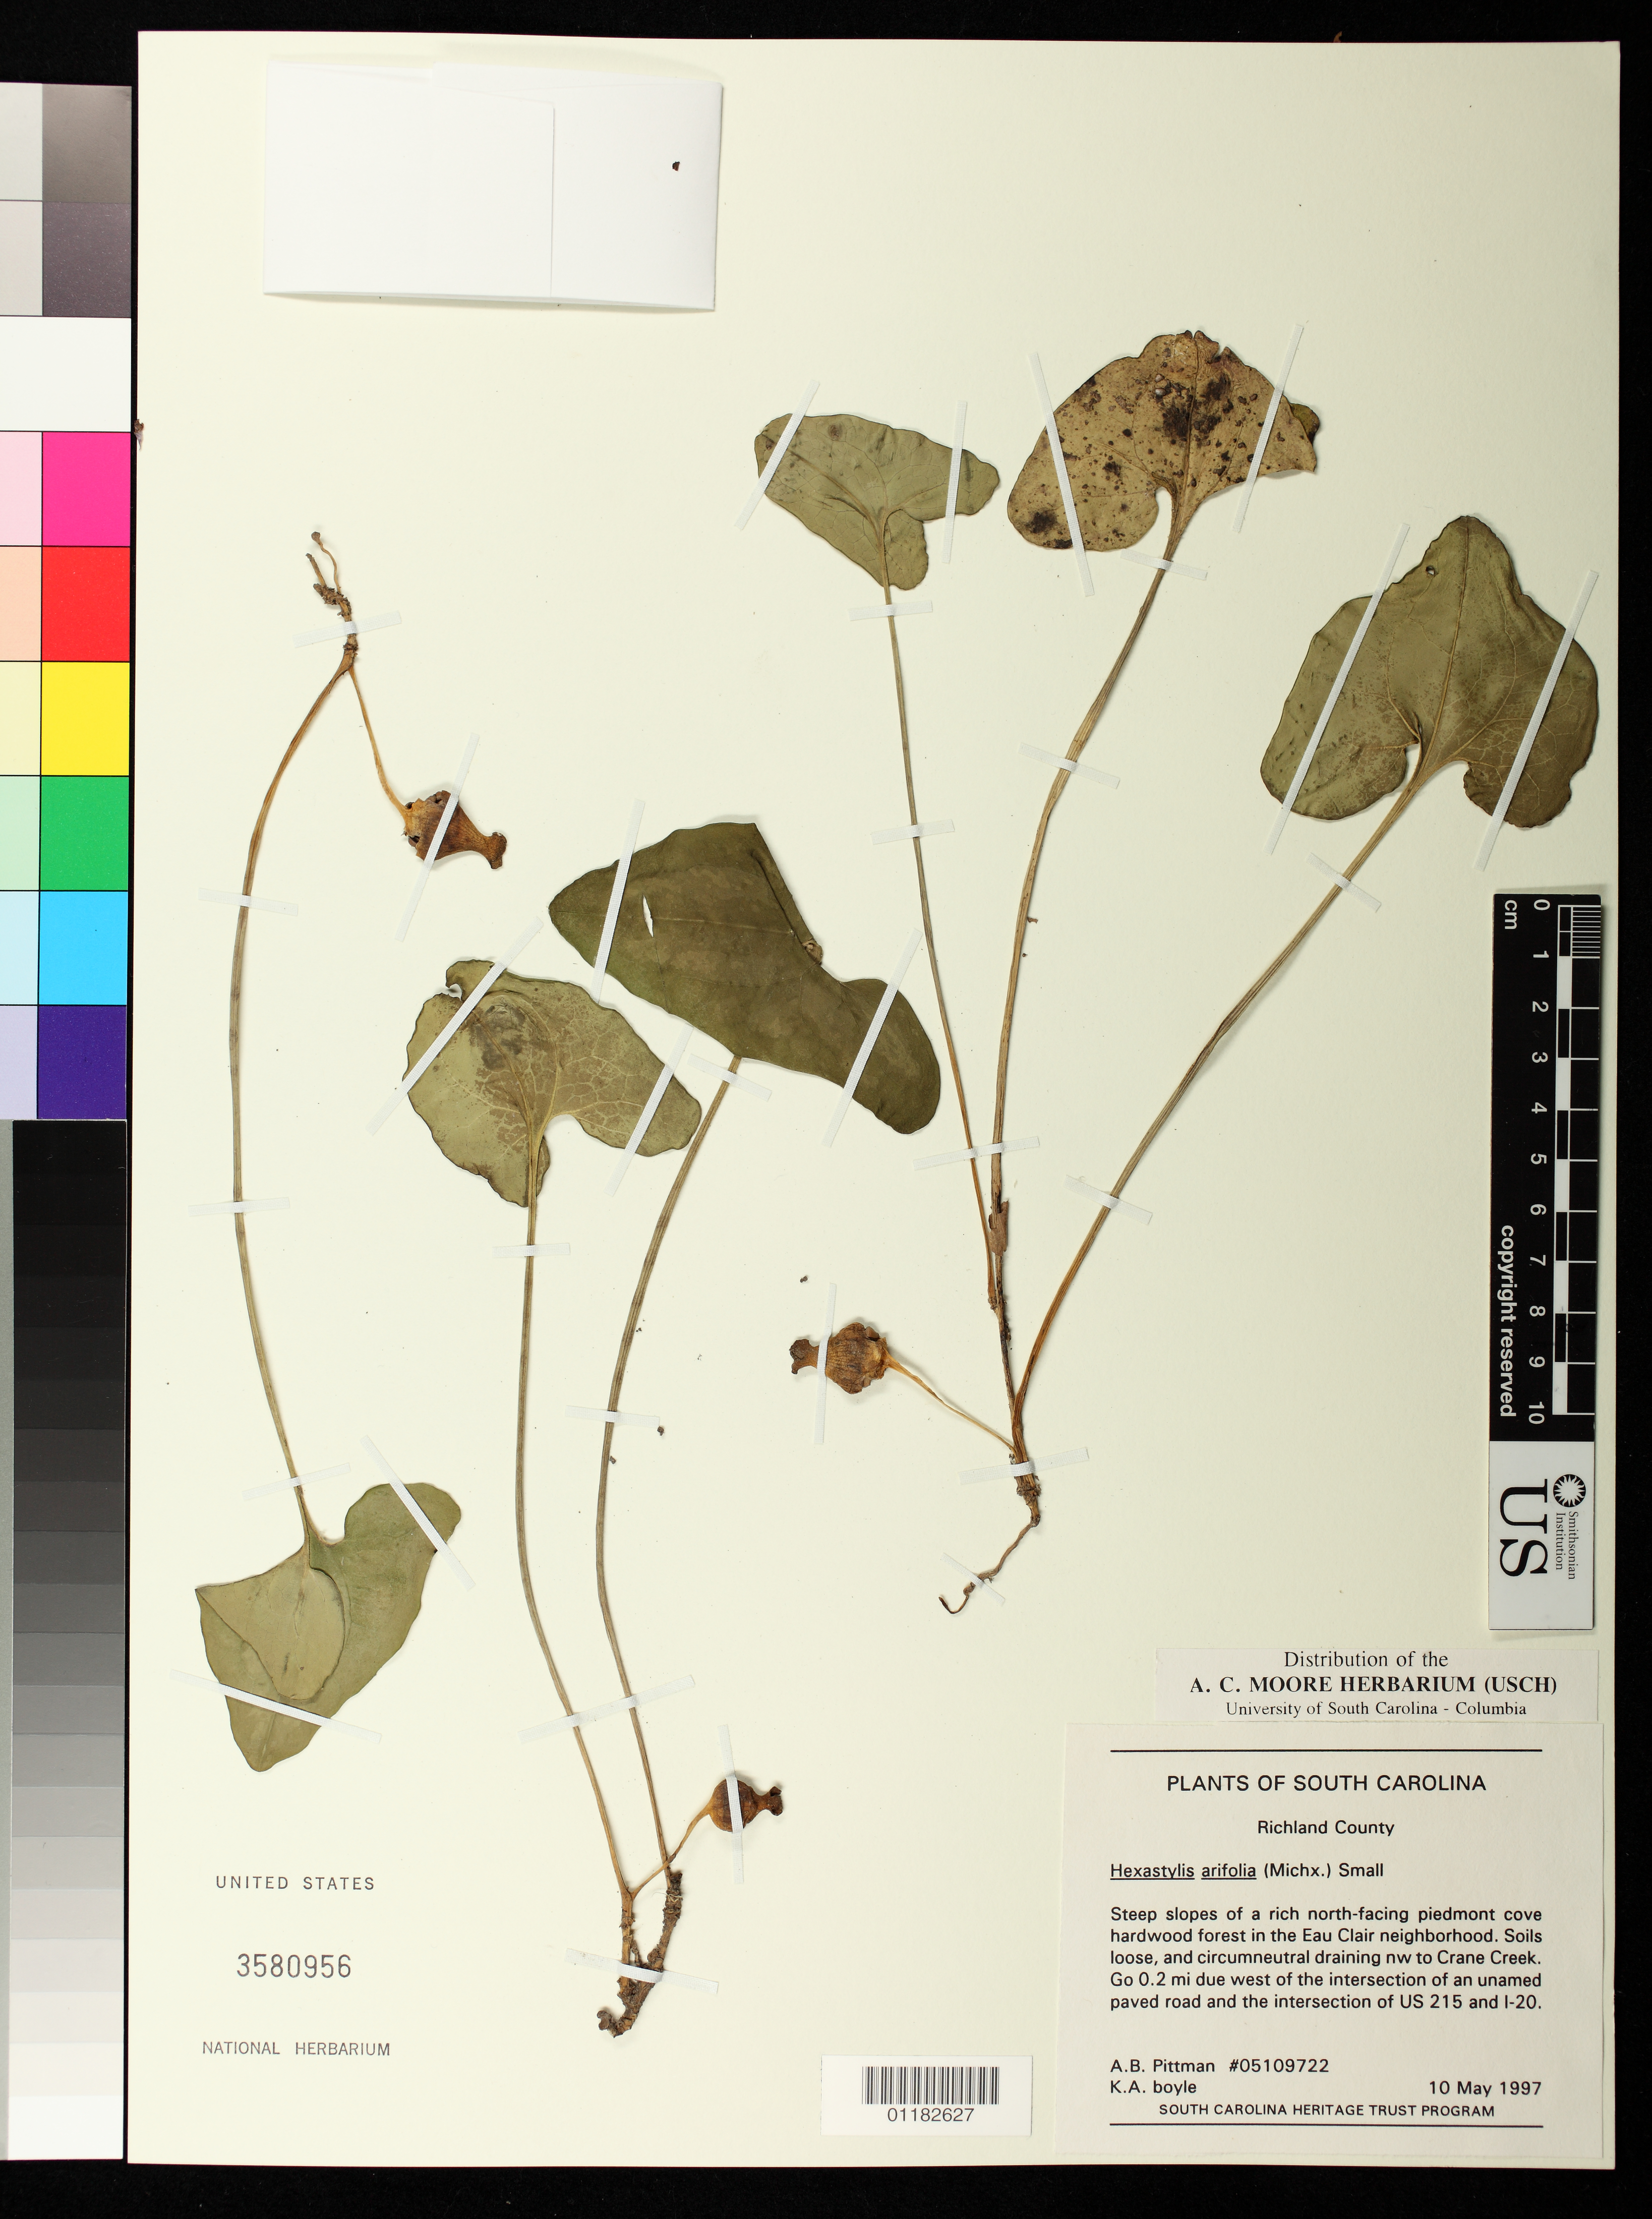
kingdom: Plantae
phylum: Tracheophyta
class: Magnoliopsida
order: Piperales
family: Aristolochiaceae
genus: Hexastylis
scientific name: Hexastylis arifolia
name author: (Michx.) Small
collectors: A. B. Pittman & K. A. Boyle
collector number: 5109722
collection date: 1997-05-10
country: United States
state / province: South Carolina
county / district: Richland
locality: Richland County. In the Eau Clair neighborhood. Go 0.2 mi due west of the intersection of an unnamed paved road and the intersection of US-215 and I-20.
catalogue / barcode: US 3580956